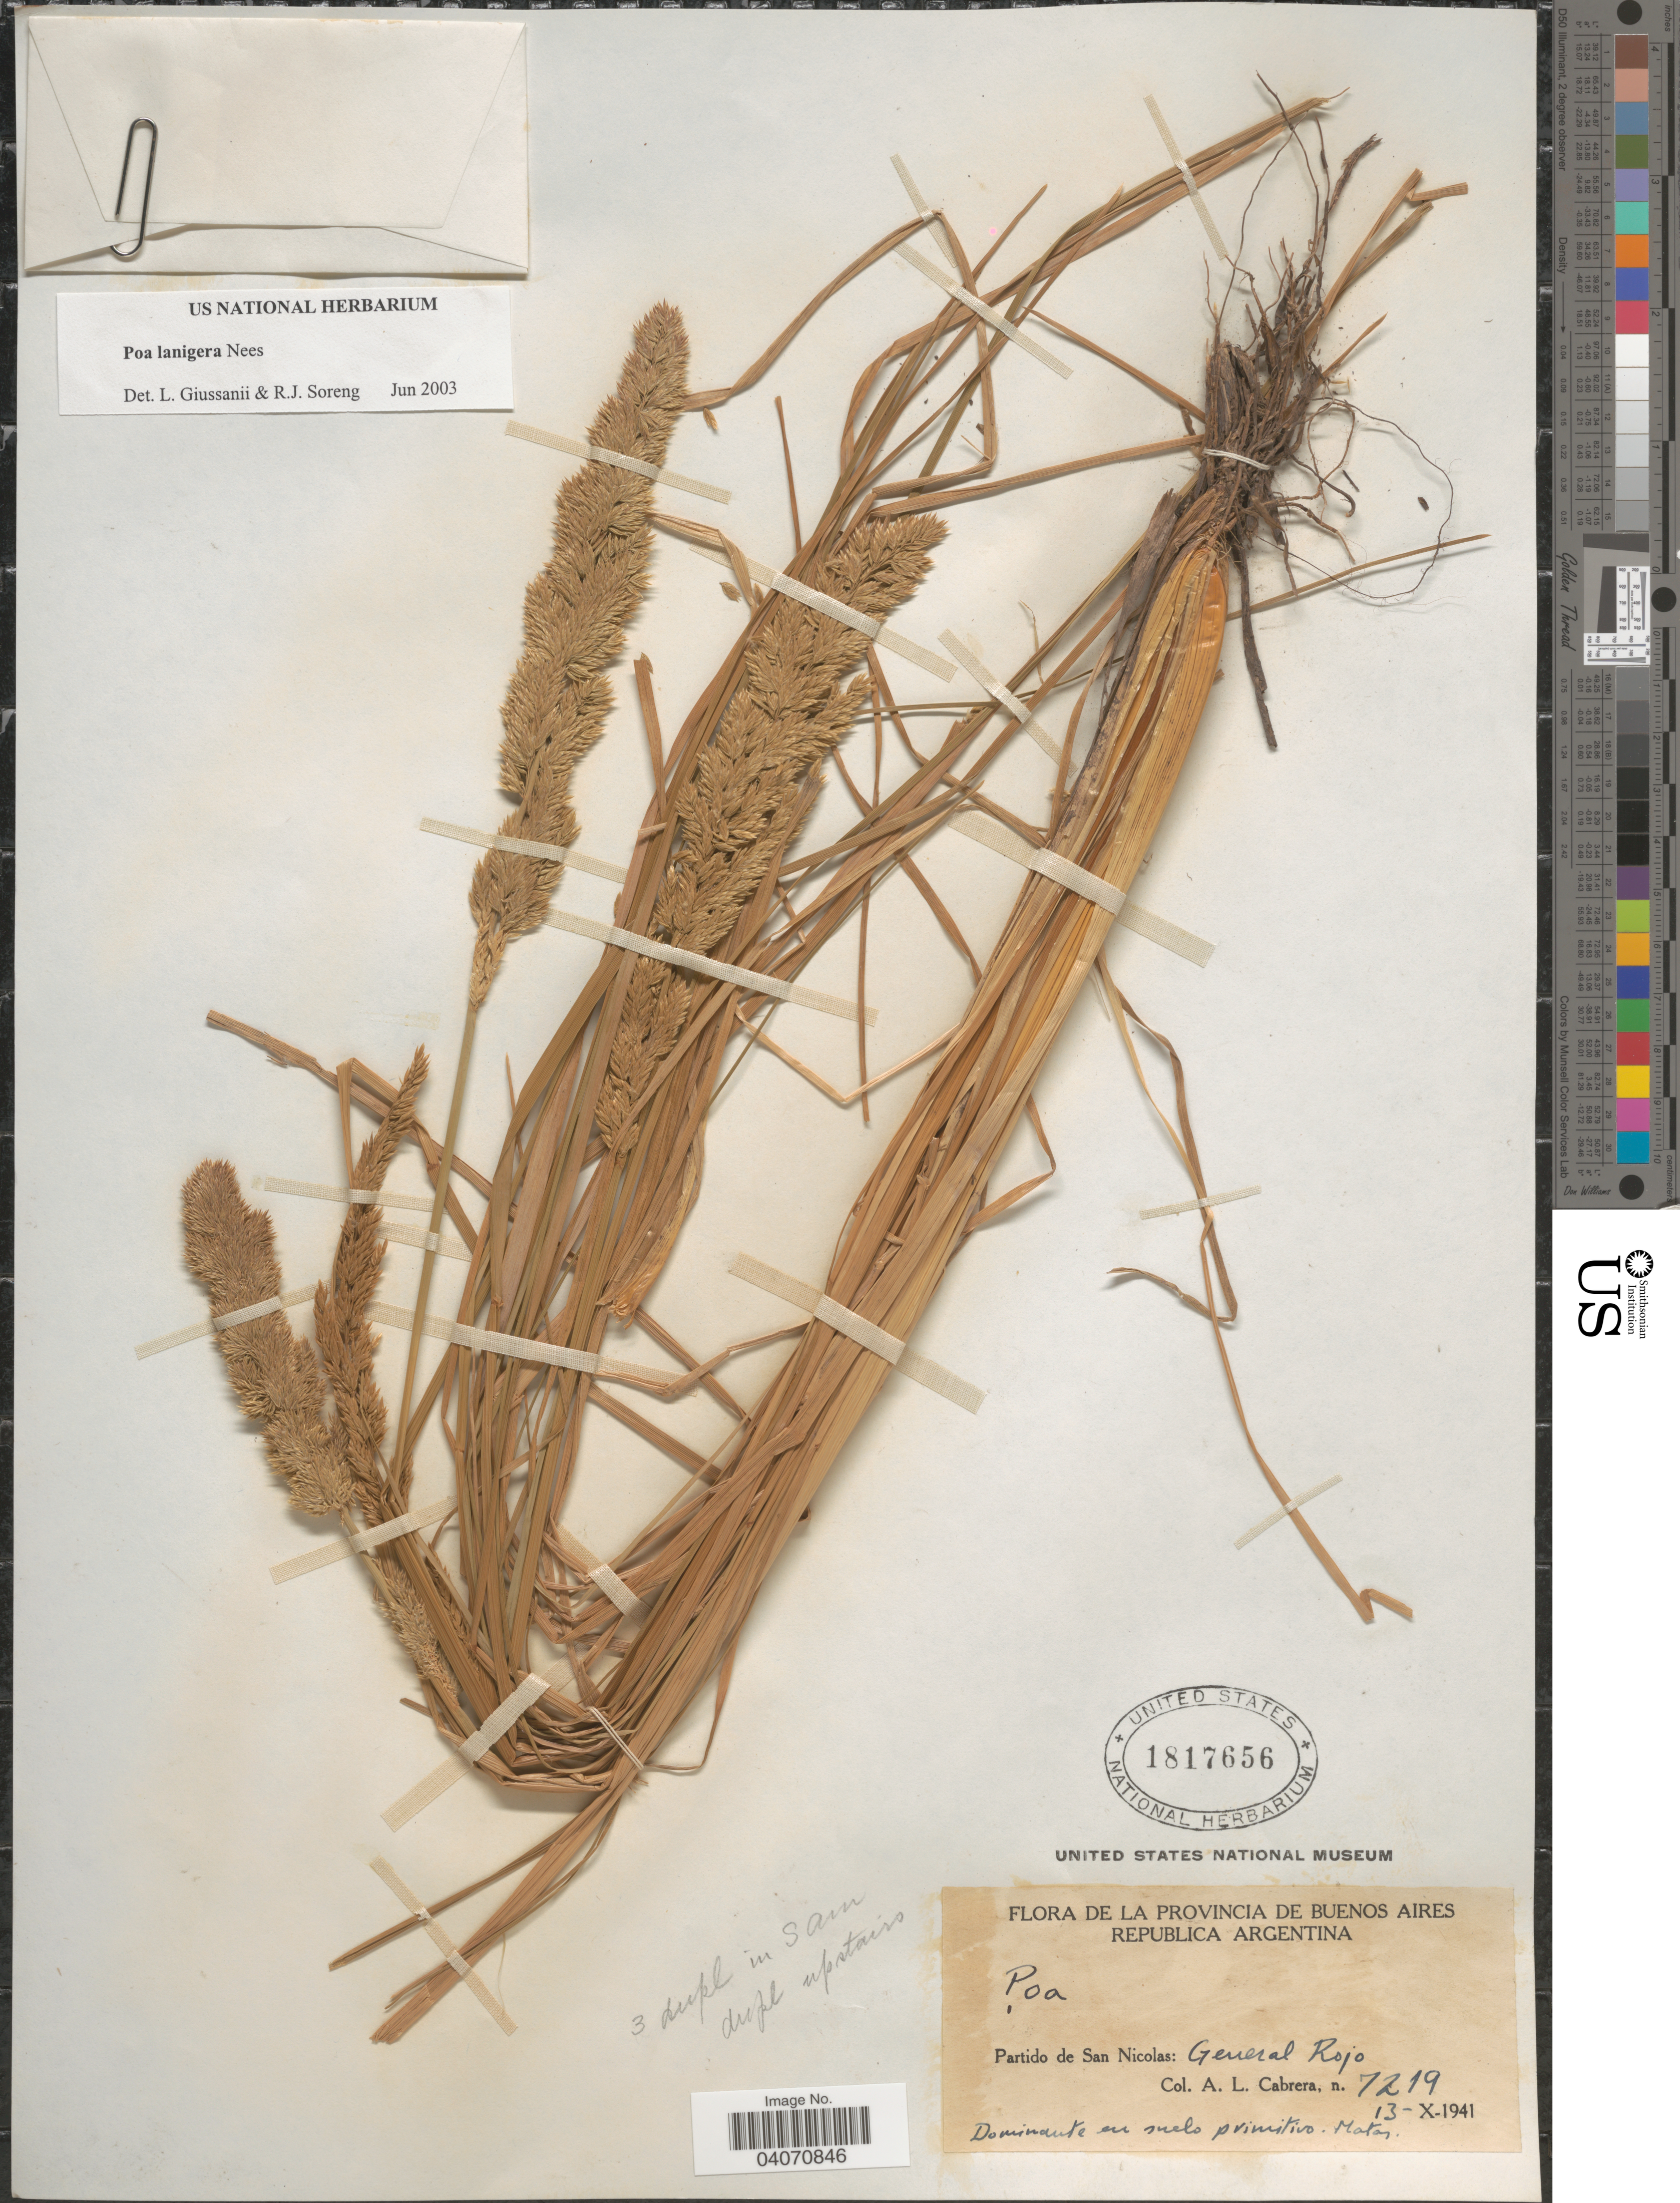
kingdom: Plantae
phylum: Tracheophyta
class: Liliopsida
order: Poales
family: Poaceae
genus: Poa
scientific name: Poa lanigera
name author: Nees in Mart.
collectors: A. L. Cabrera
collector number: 7219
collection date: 1941-10-13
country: Argentina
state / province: Buenos Aires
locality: Partido de San Nicolas: General Rojo.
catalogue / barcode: US 1817656